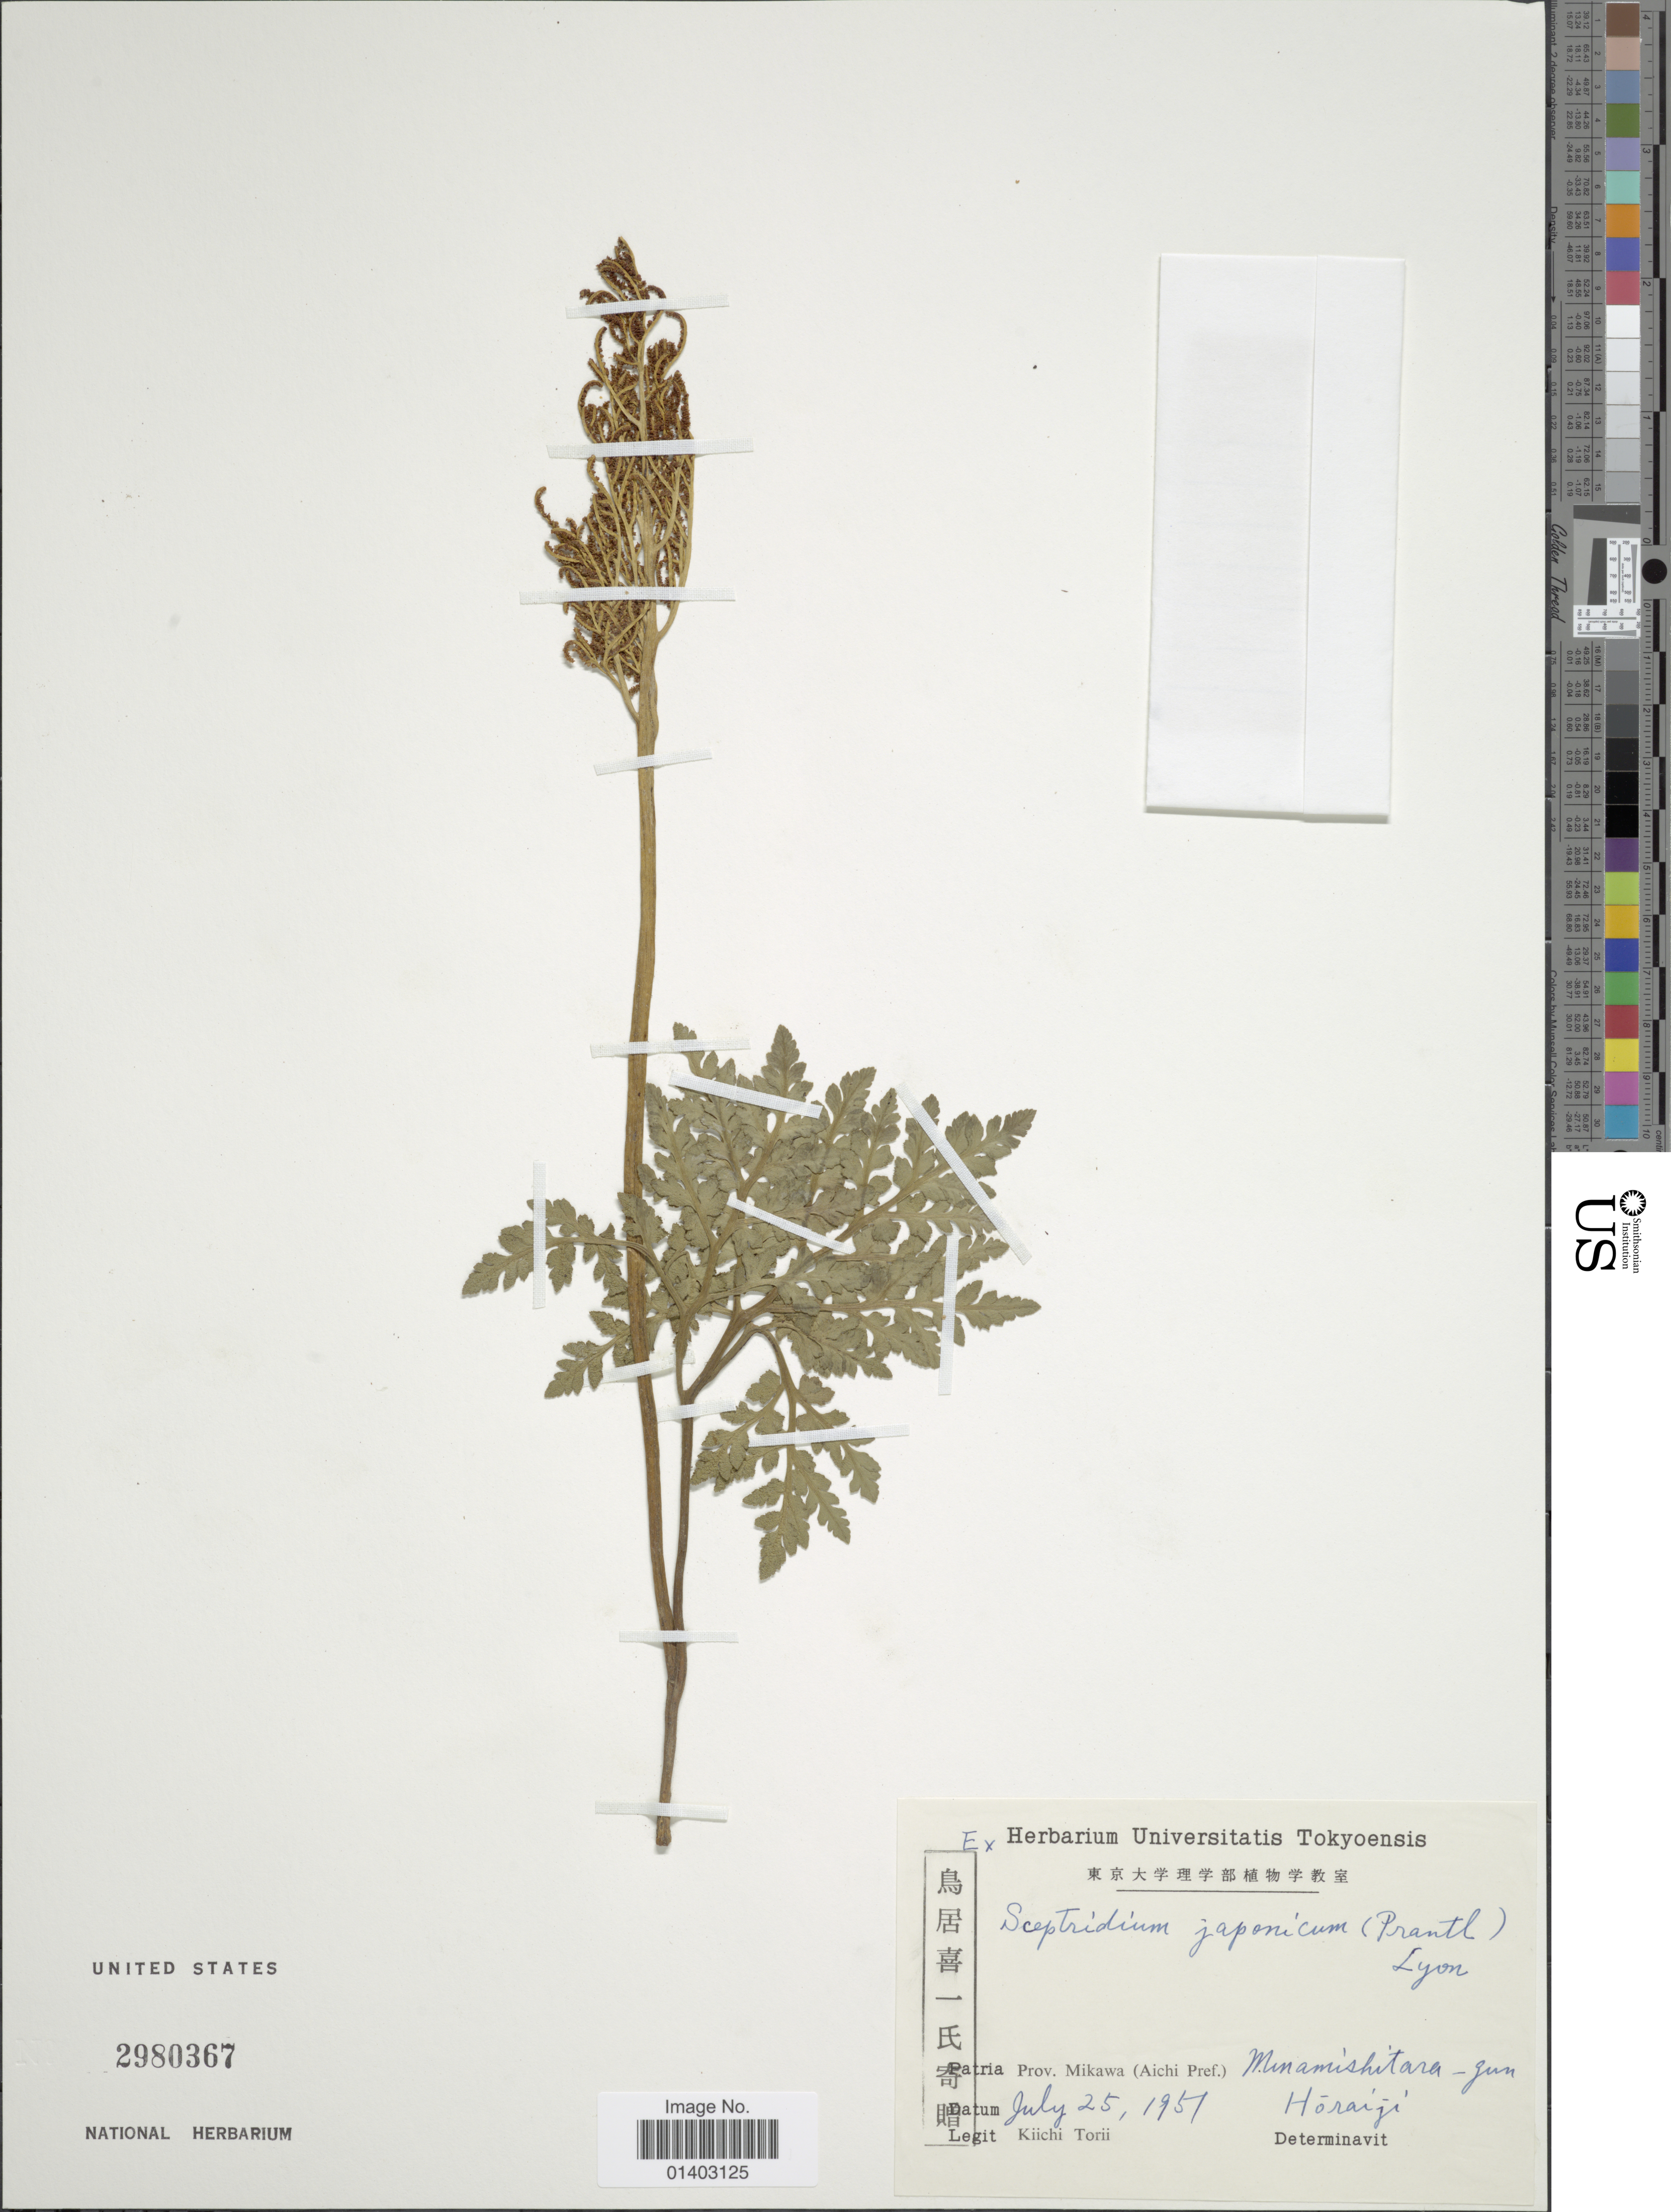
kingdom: Plantae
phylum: Tracheophyta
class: Polypodiopsida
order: Ophioglossales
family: Ophioglossaceae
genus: Botrychium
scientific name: Botrychium japonicum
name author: (Prantl) Underw.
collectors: K. Torii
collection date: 1951-07-25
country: Japan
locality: Prov. Mikawa (Aichi Pref) Minamishitara-gun Horaiji.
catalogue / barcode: US 2980367